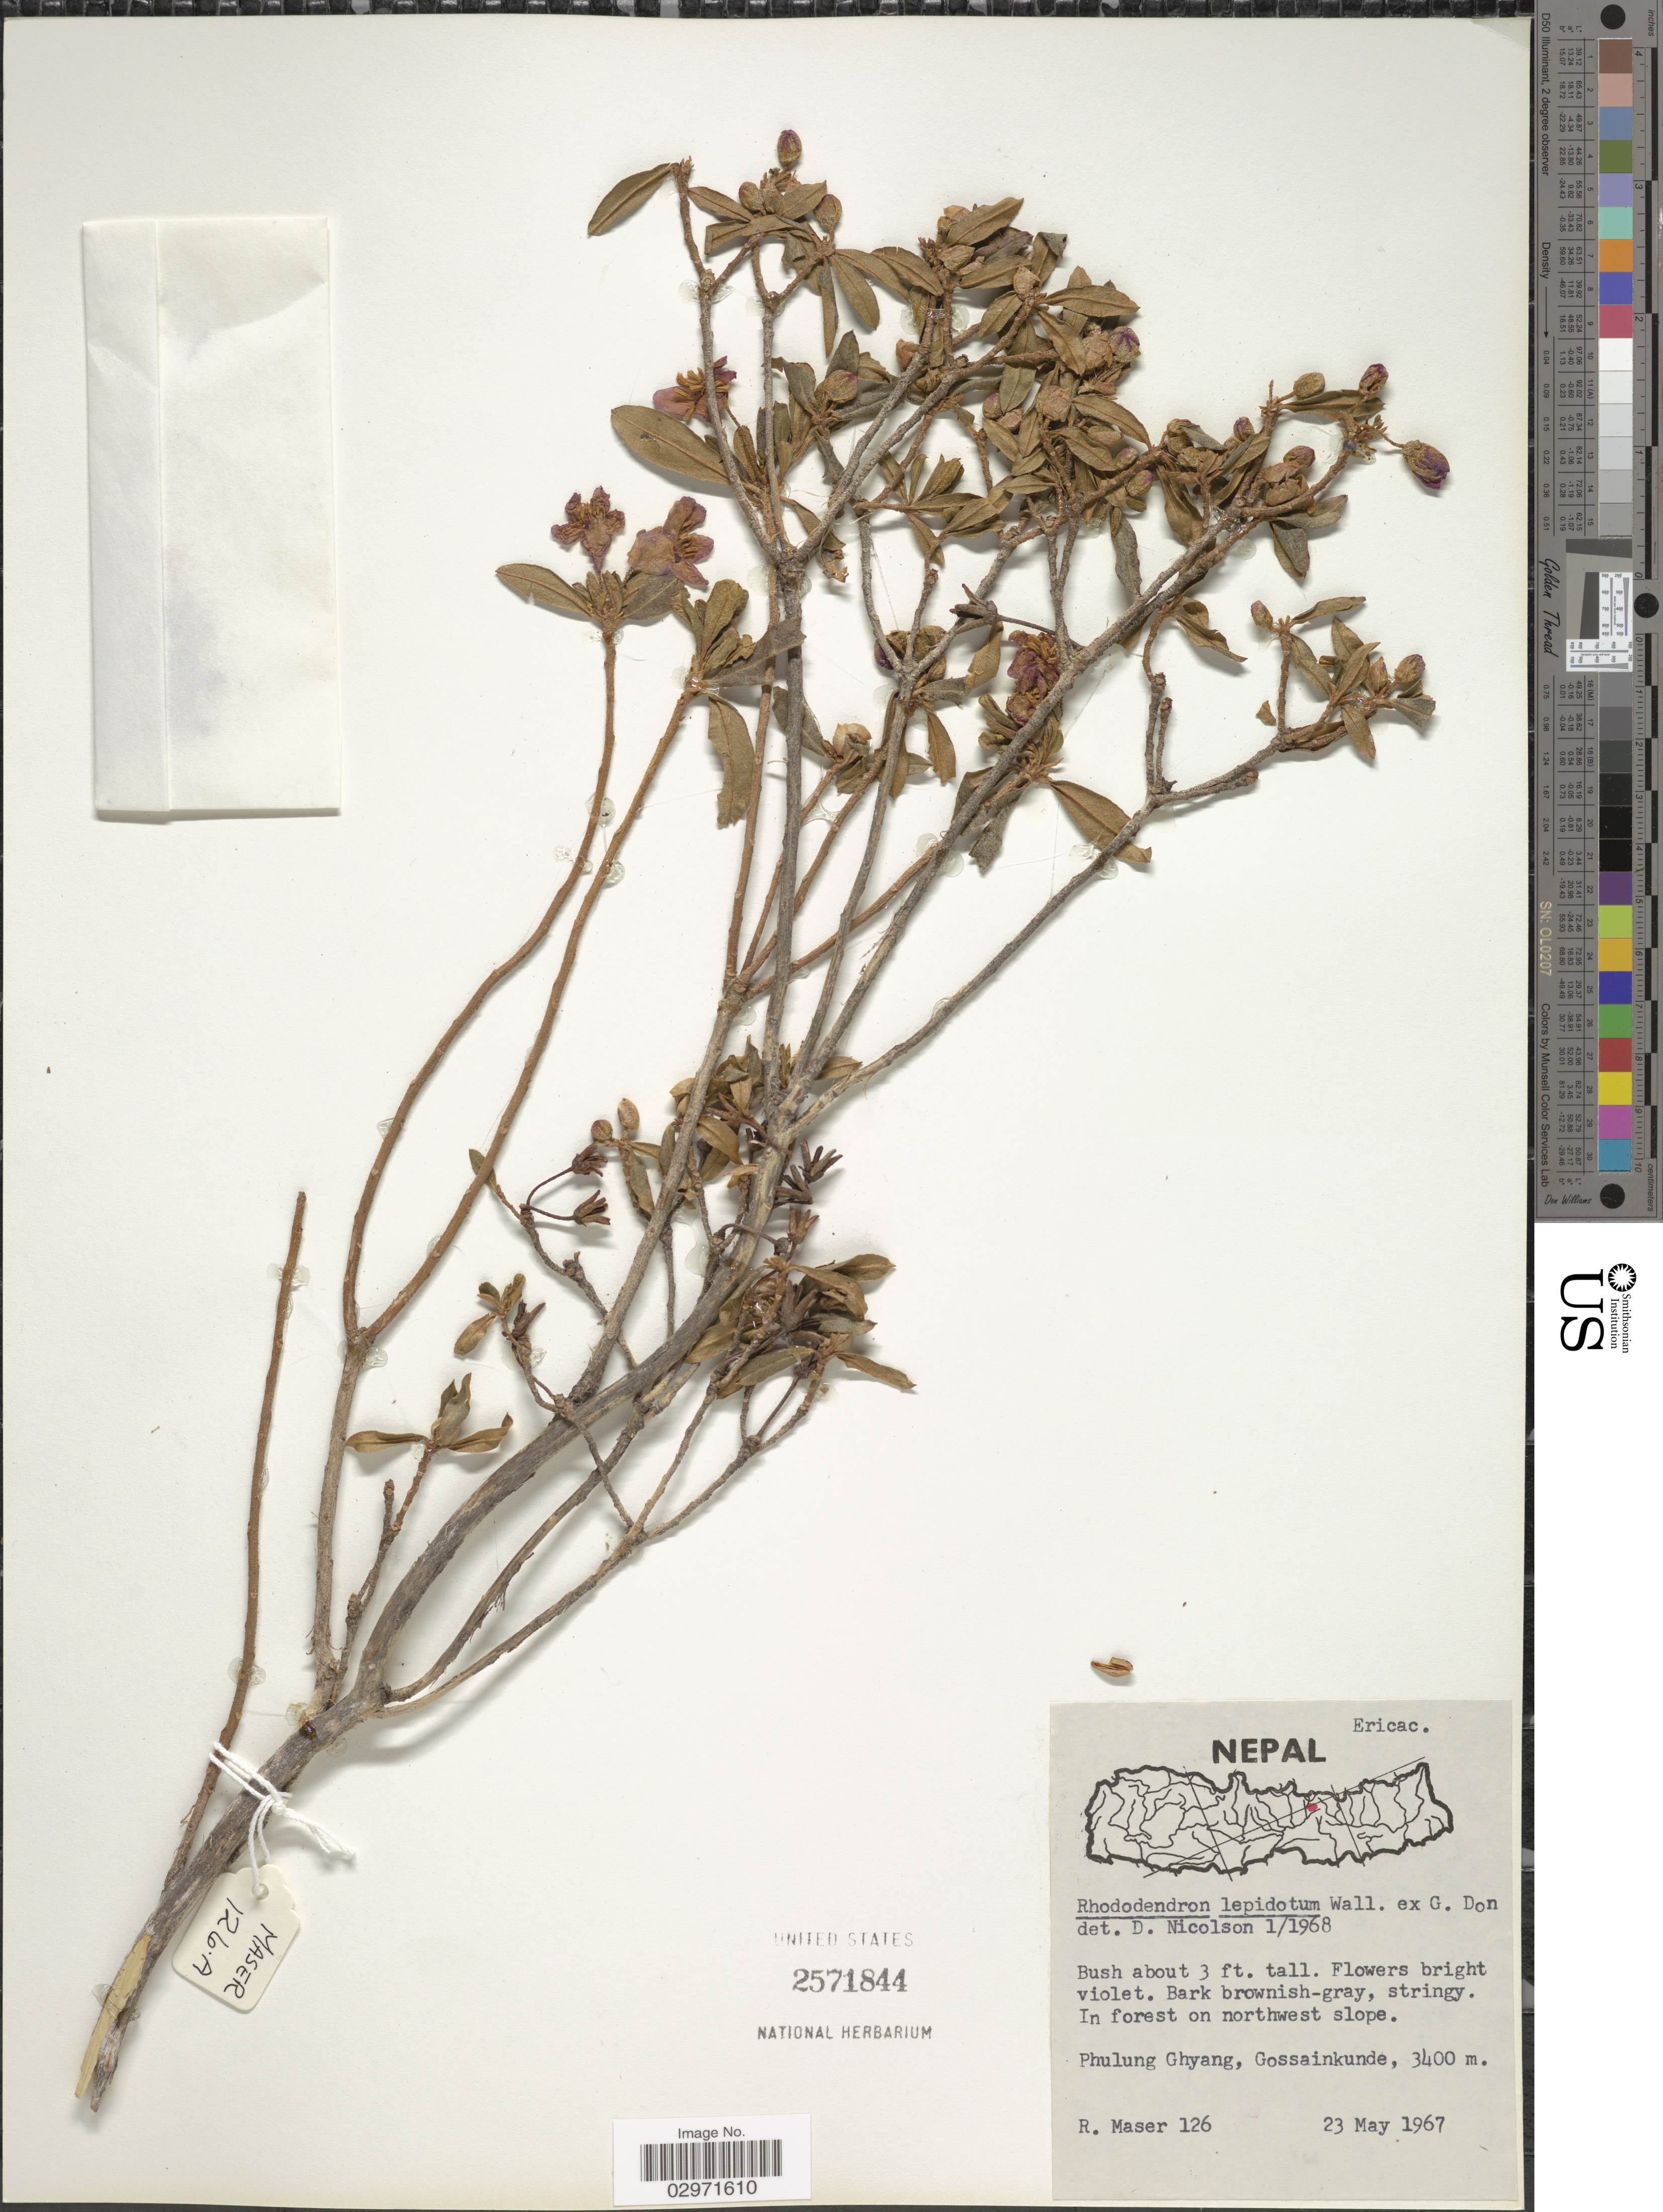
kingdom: Plantae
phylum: Tracheophyta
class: Magnoliopsida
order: Ericales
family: Ericaceae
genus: Rhododendron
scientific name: Rhododendron lepidotum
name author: Wall. ex G. Don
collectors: R. Maser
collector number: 126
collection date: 1967-05-23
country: Nepal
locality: On northwest slope. Phulung Ghyang, Gossainkunde.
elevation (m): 3400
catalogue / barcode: US 2571844